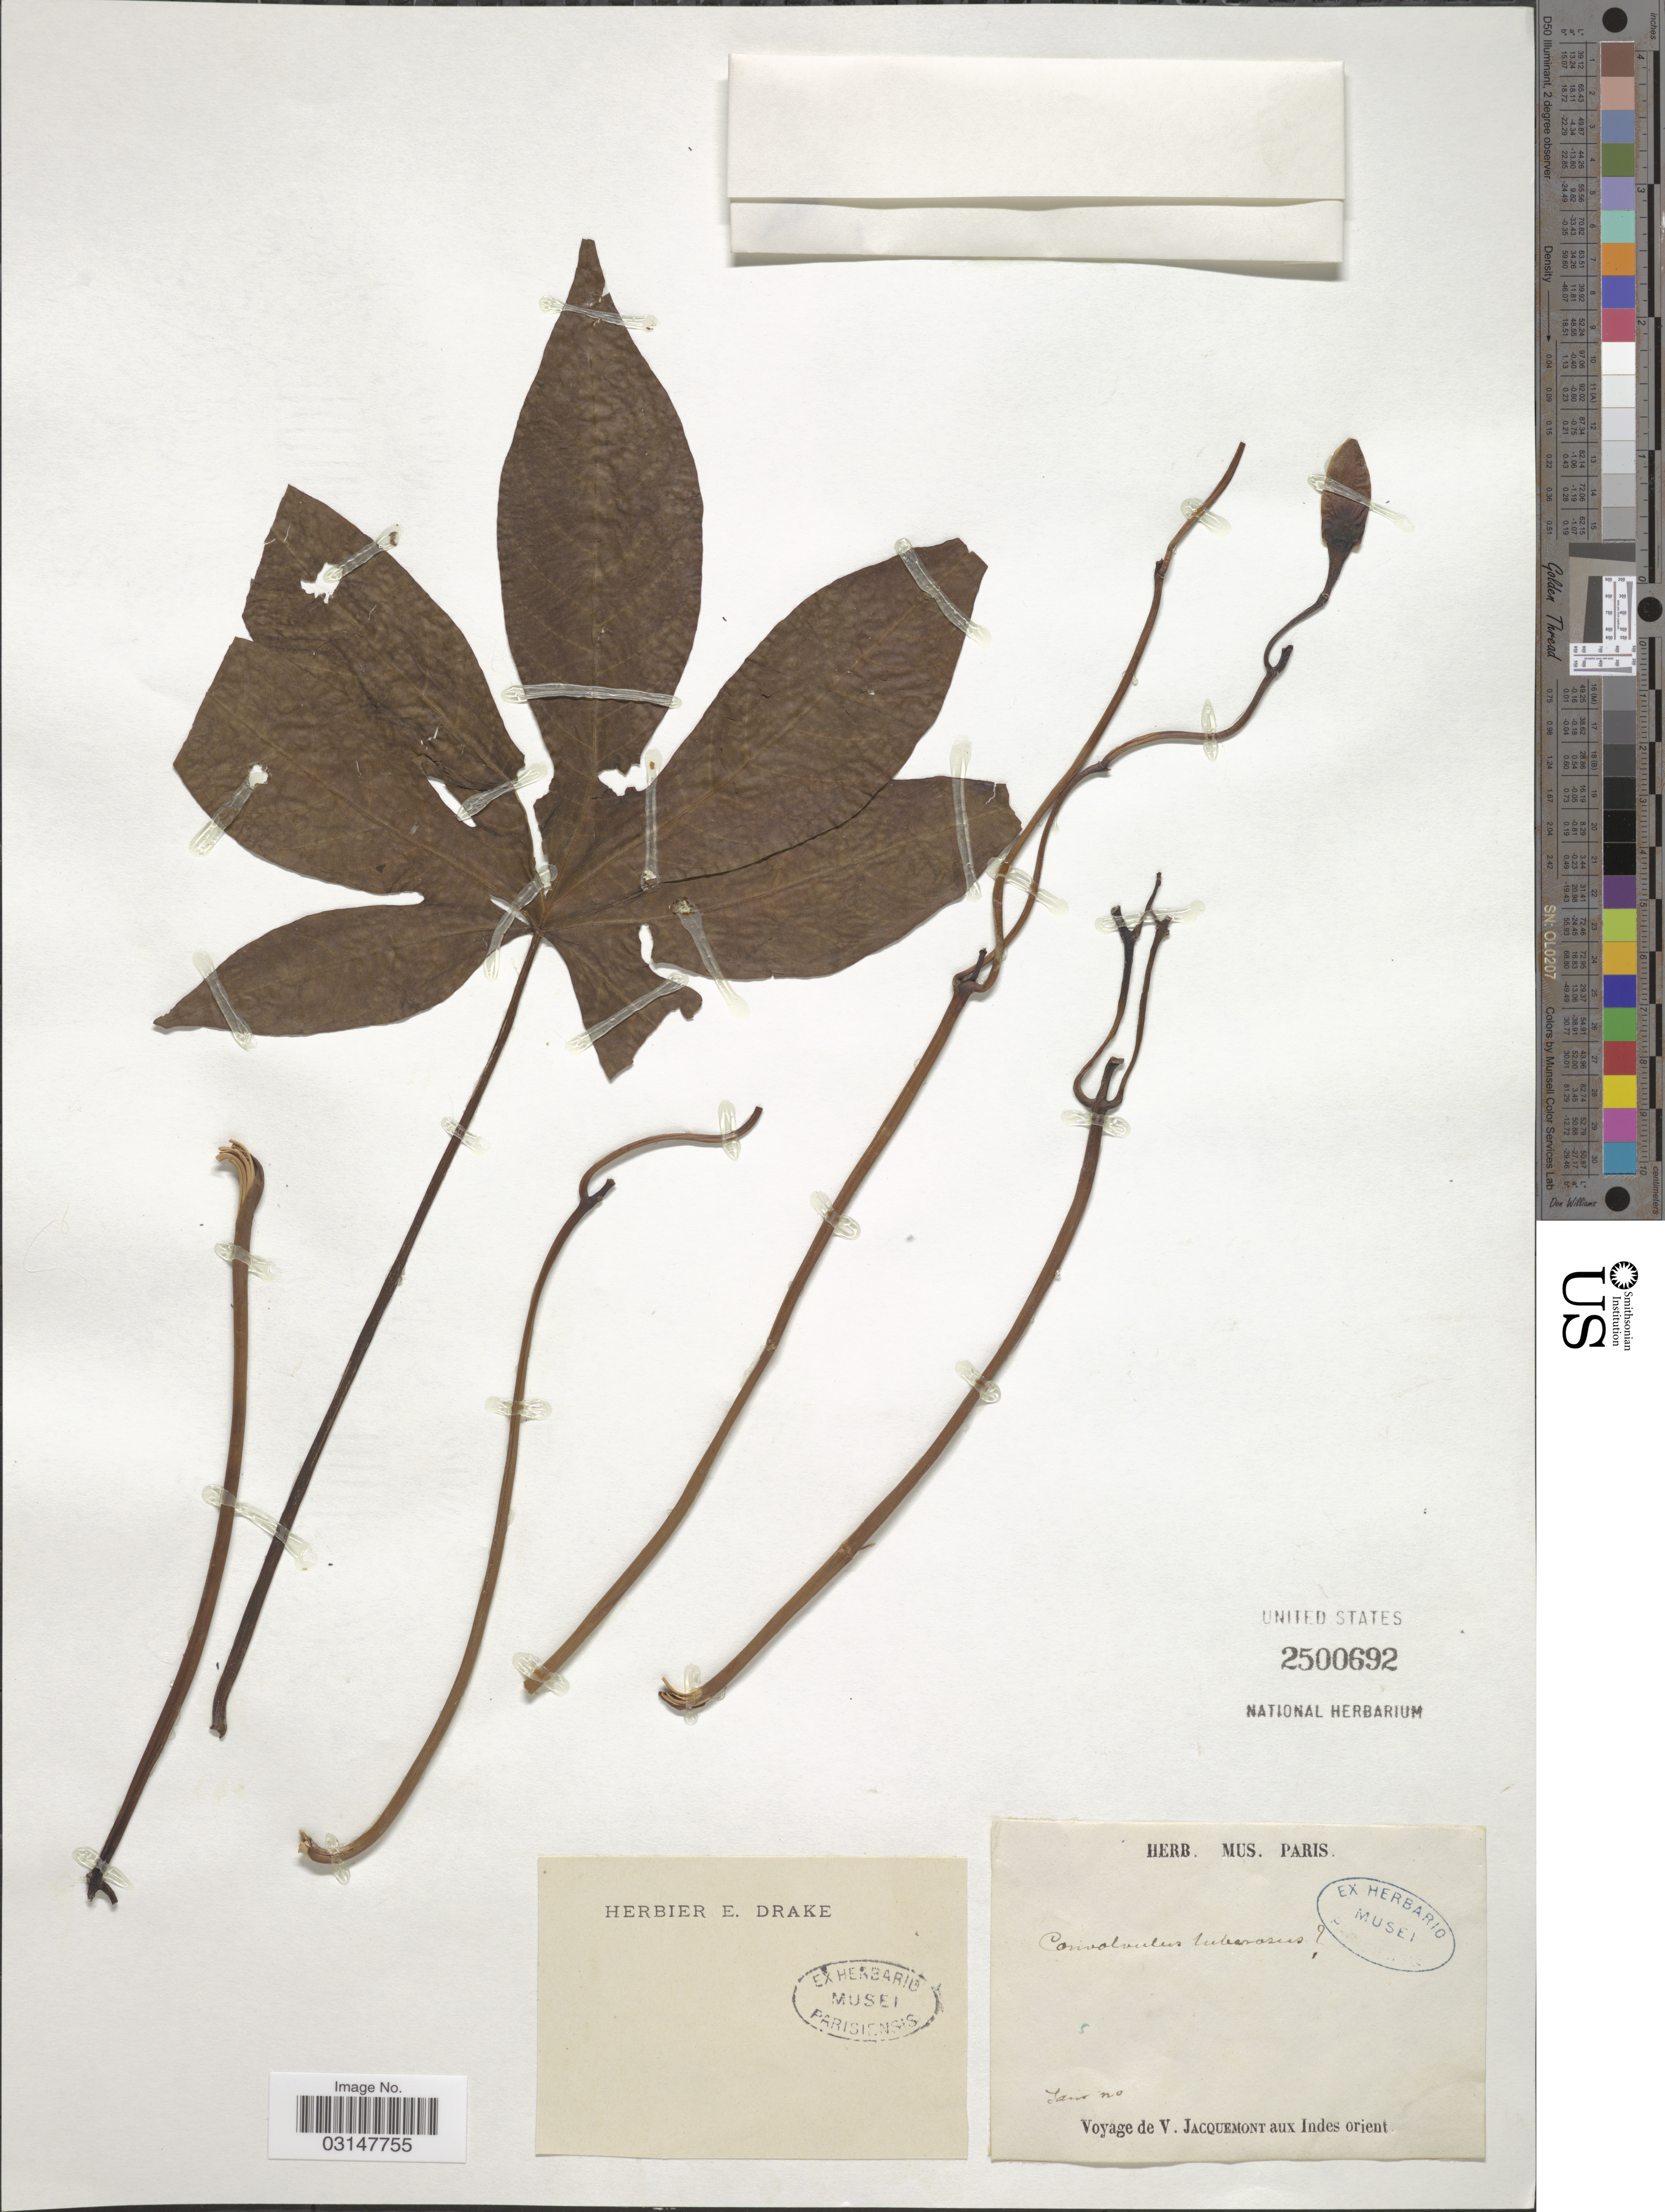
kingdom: Plantae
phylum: Tracheophyta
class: Magnoliopsida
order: Solanales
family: Convolvulaceae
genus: Distimake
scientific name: Distimake tuberosus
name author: (L.) A. R. Simões & Staples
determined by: Strong, Mark T., (BOT), Smithsonian Institution - National Museum of Natural History (UNITED STATES)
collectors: V. Jacquemont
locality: Aux Indes orient.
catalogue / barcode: US 2500692